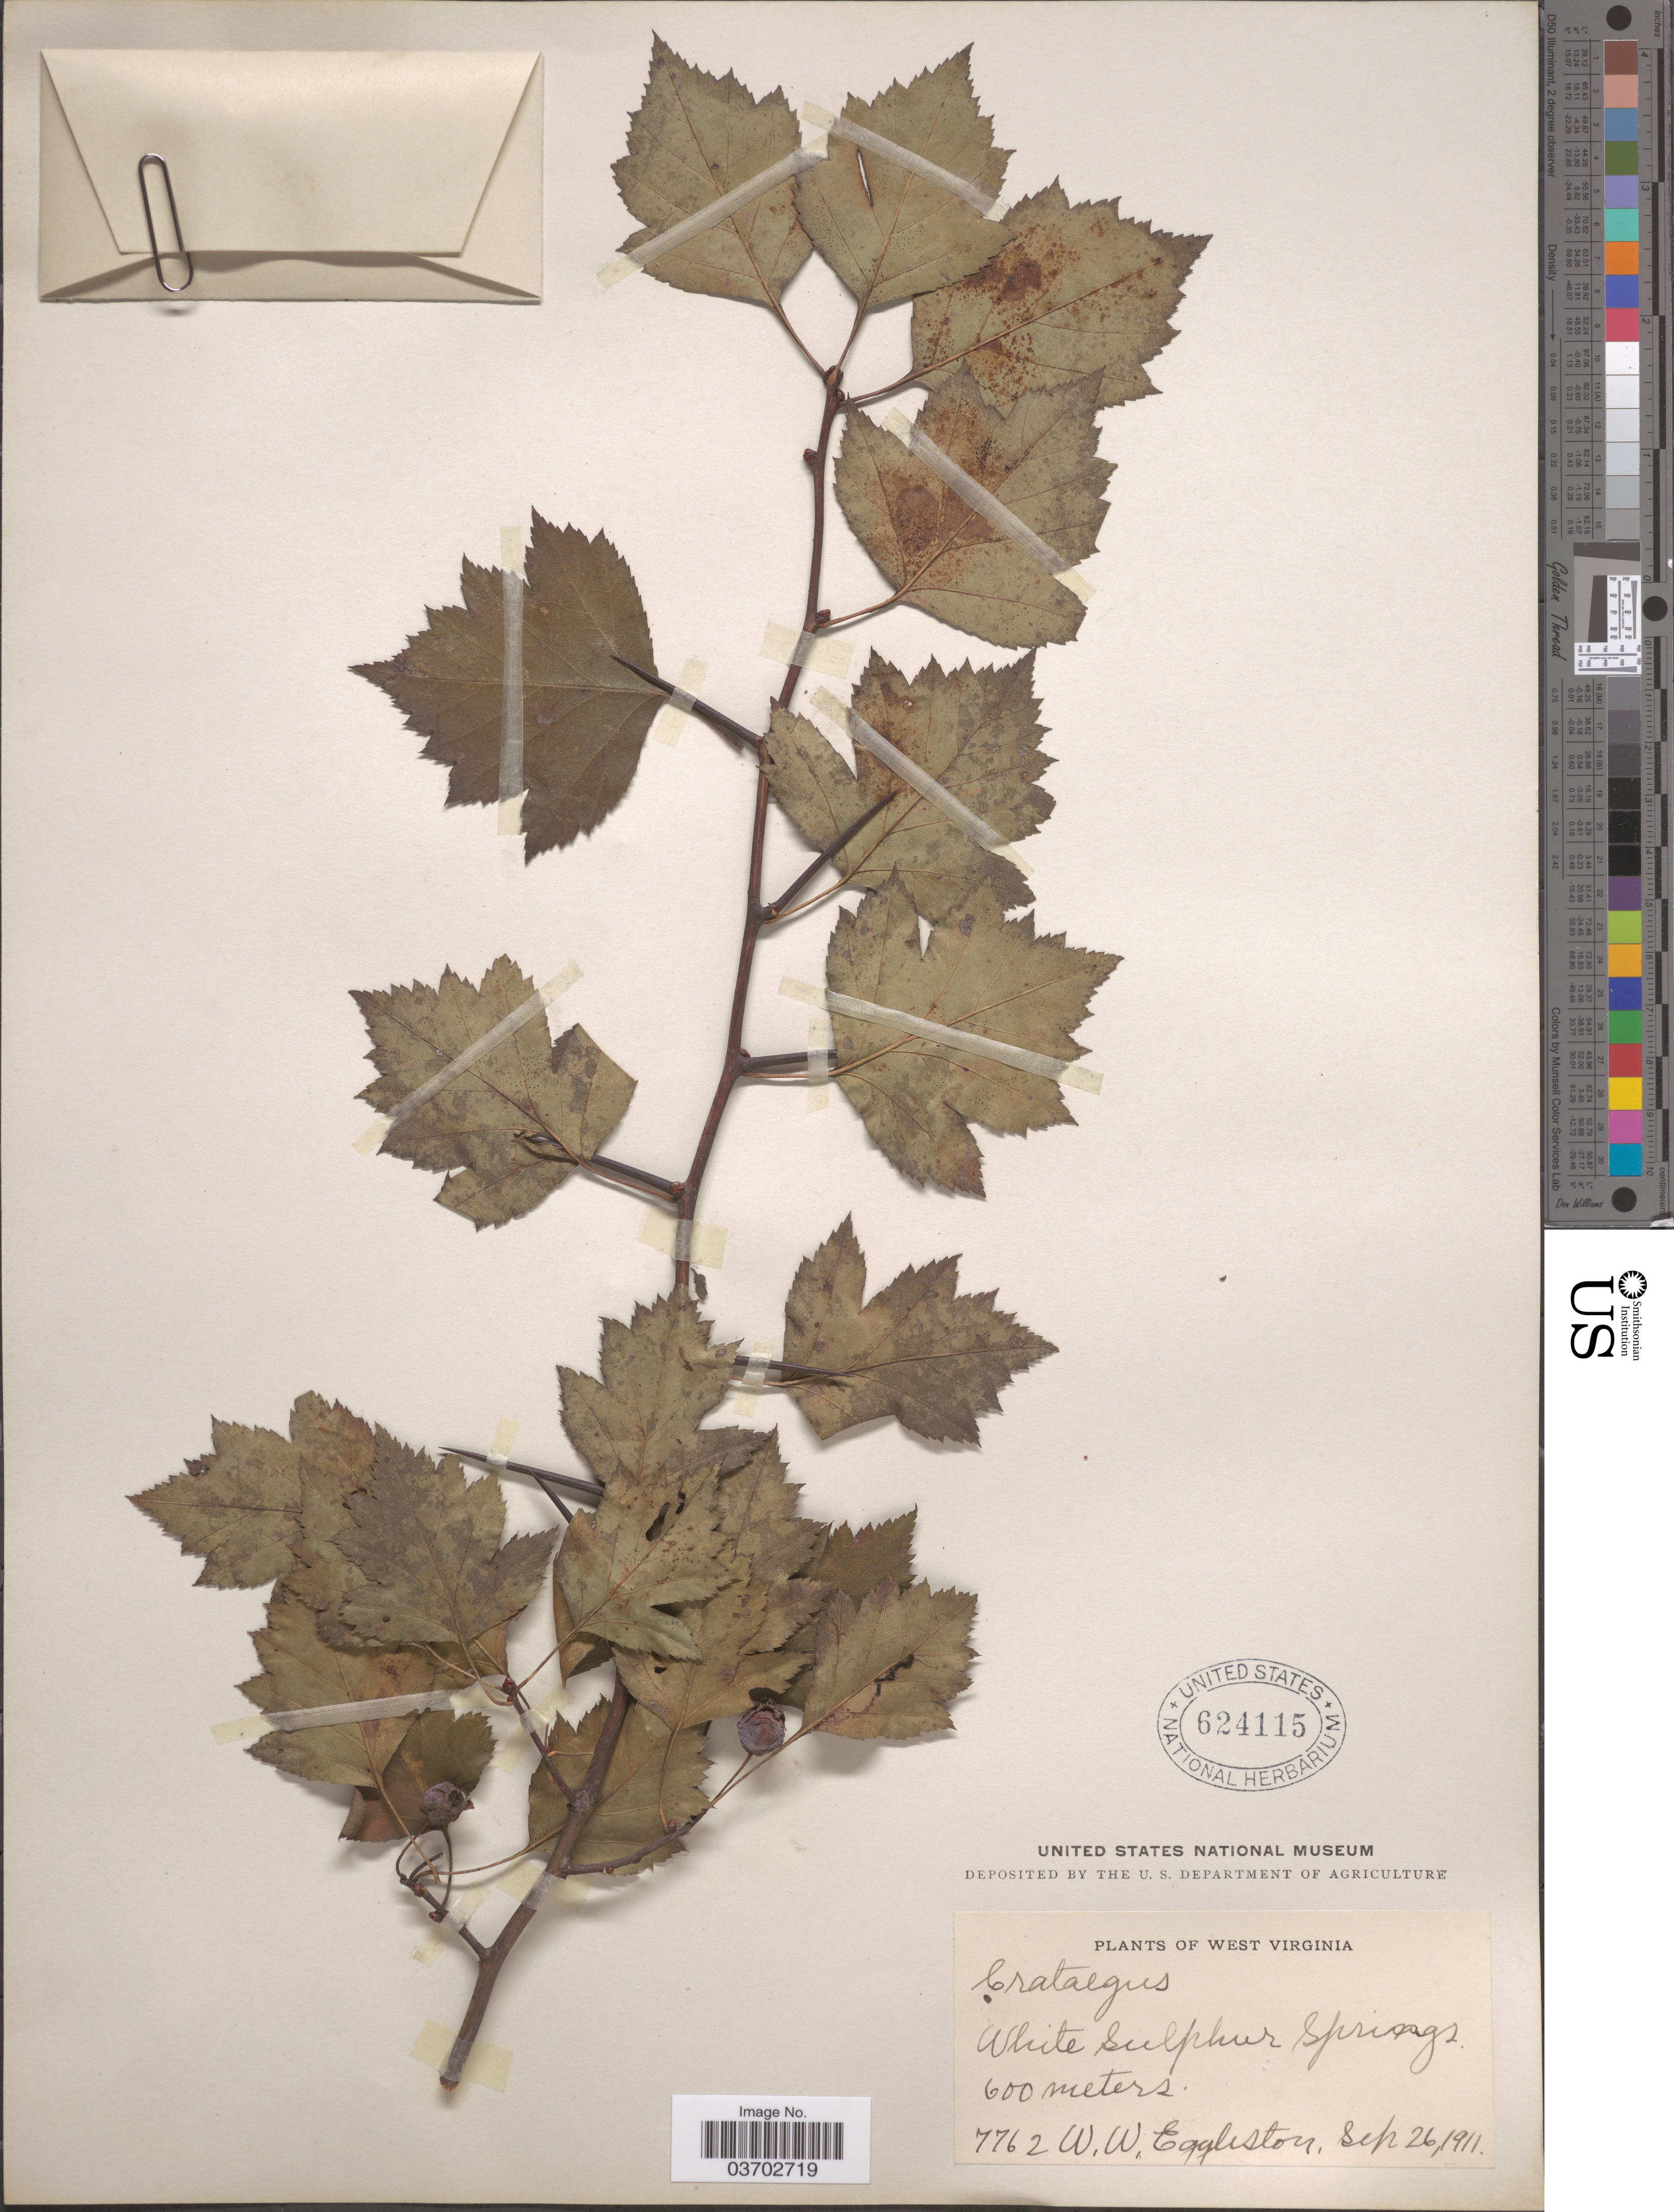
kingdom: Plantae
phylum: Tracheophyta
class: Magnoliopsida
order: Rosales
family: Rosaceae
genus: Crataegus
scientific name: Crataegus sp.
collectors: W. W. Eggleston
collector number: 7762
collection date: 1911-09-26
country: United States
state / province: West Virginia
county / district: Greenbrier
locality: White Sulphur Springs.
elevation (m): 600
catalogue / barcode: US 624115